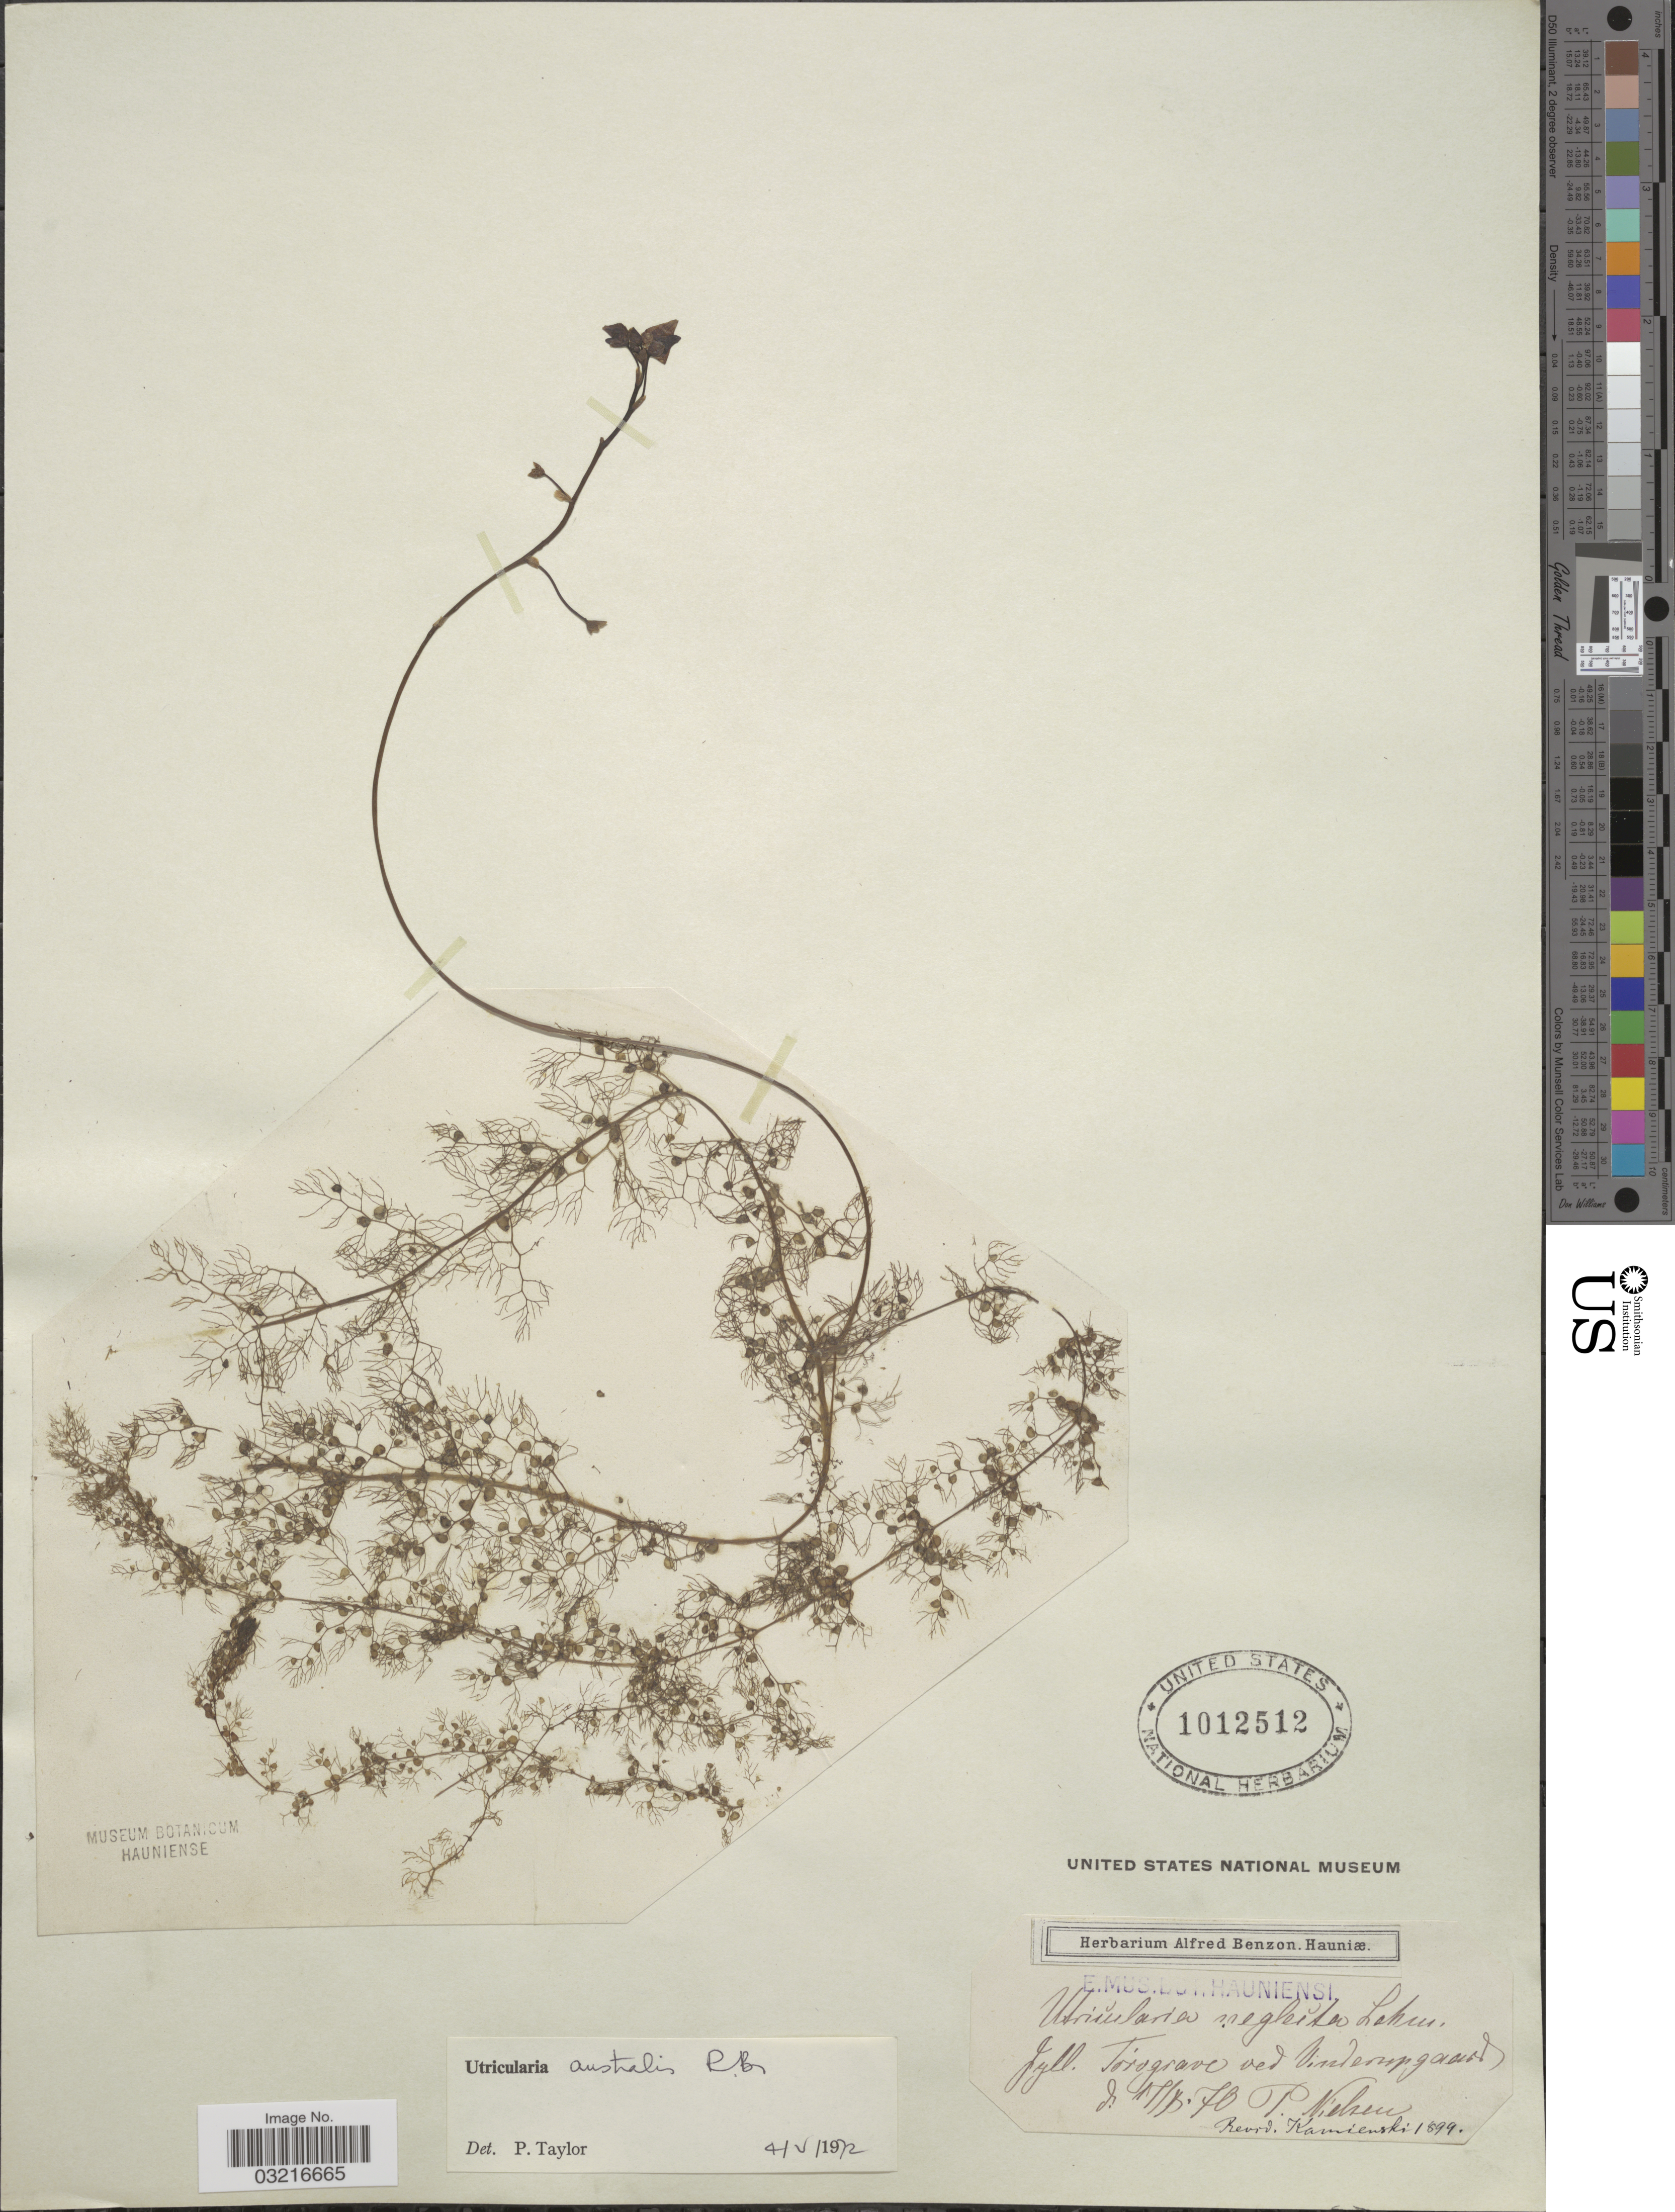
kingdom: Plantae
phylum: Tracheophyta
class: Magnoliopsida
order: Lamiales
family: Lentibulariaceae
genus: Utricularia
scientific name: Utricularia neglecta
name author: Lehm.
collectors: P. Nielsen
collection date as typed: Transcribed d/m/y: 17/5/78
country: Denmark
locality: Tórograve [interpreted] ved Vinderupgaard.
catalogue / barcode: US 1012512